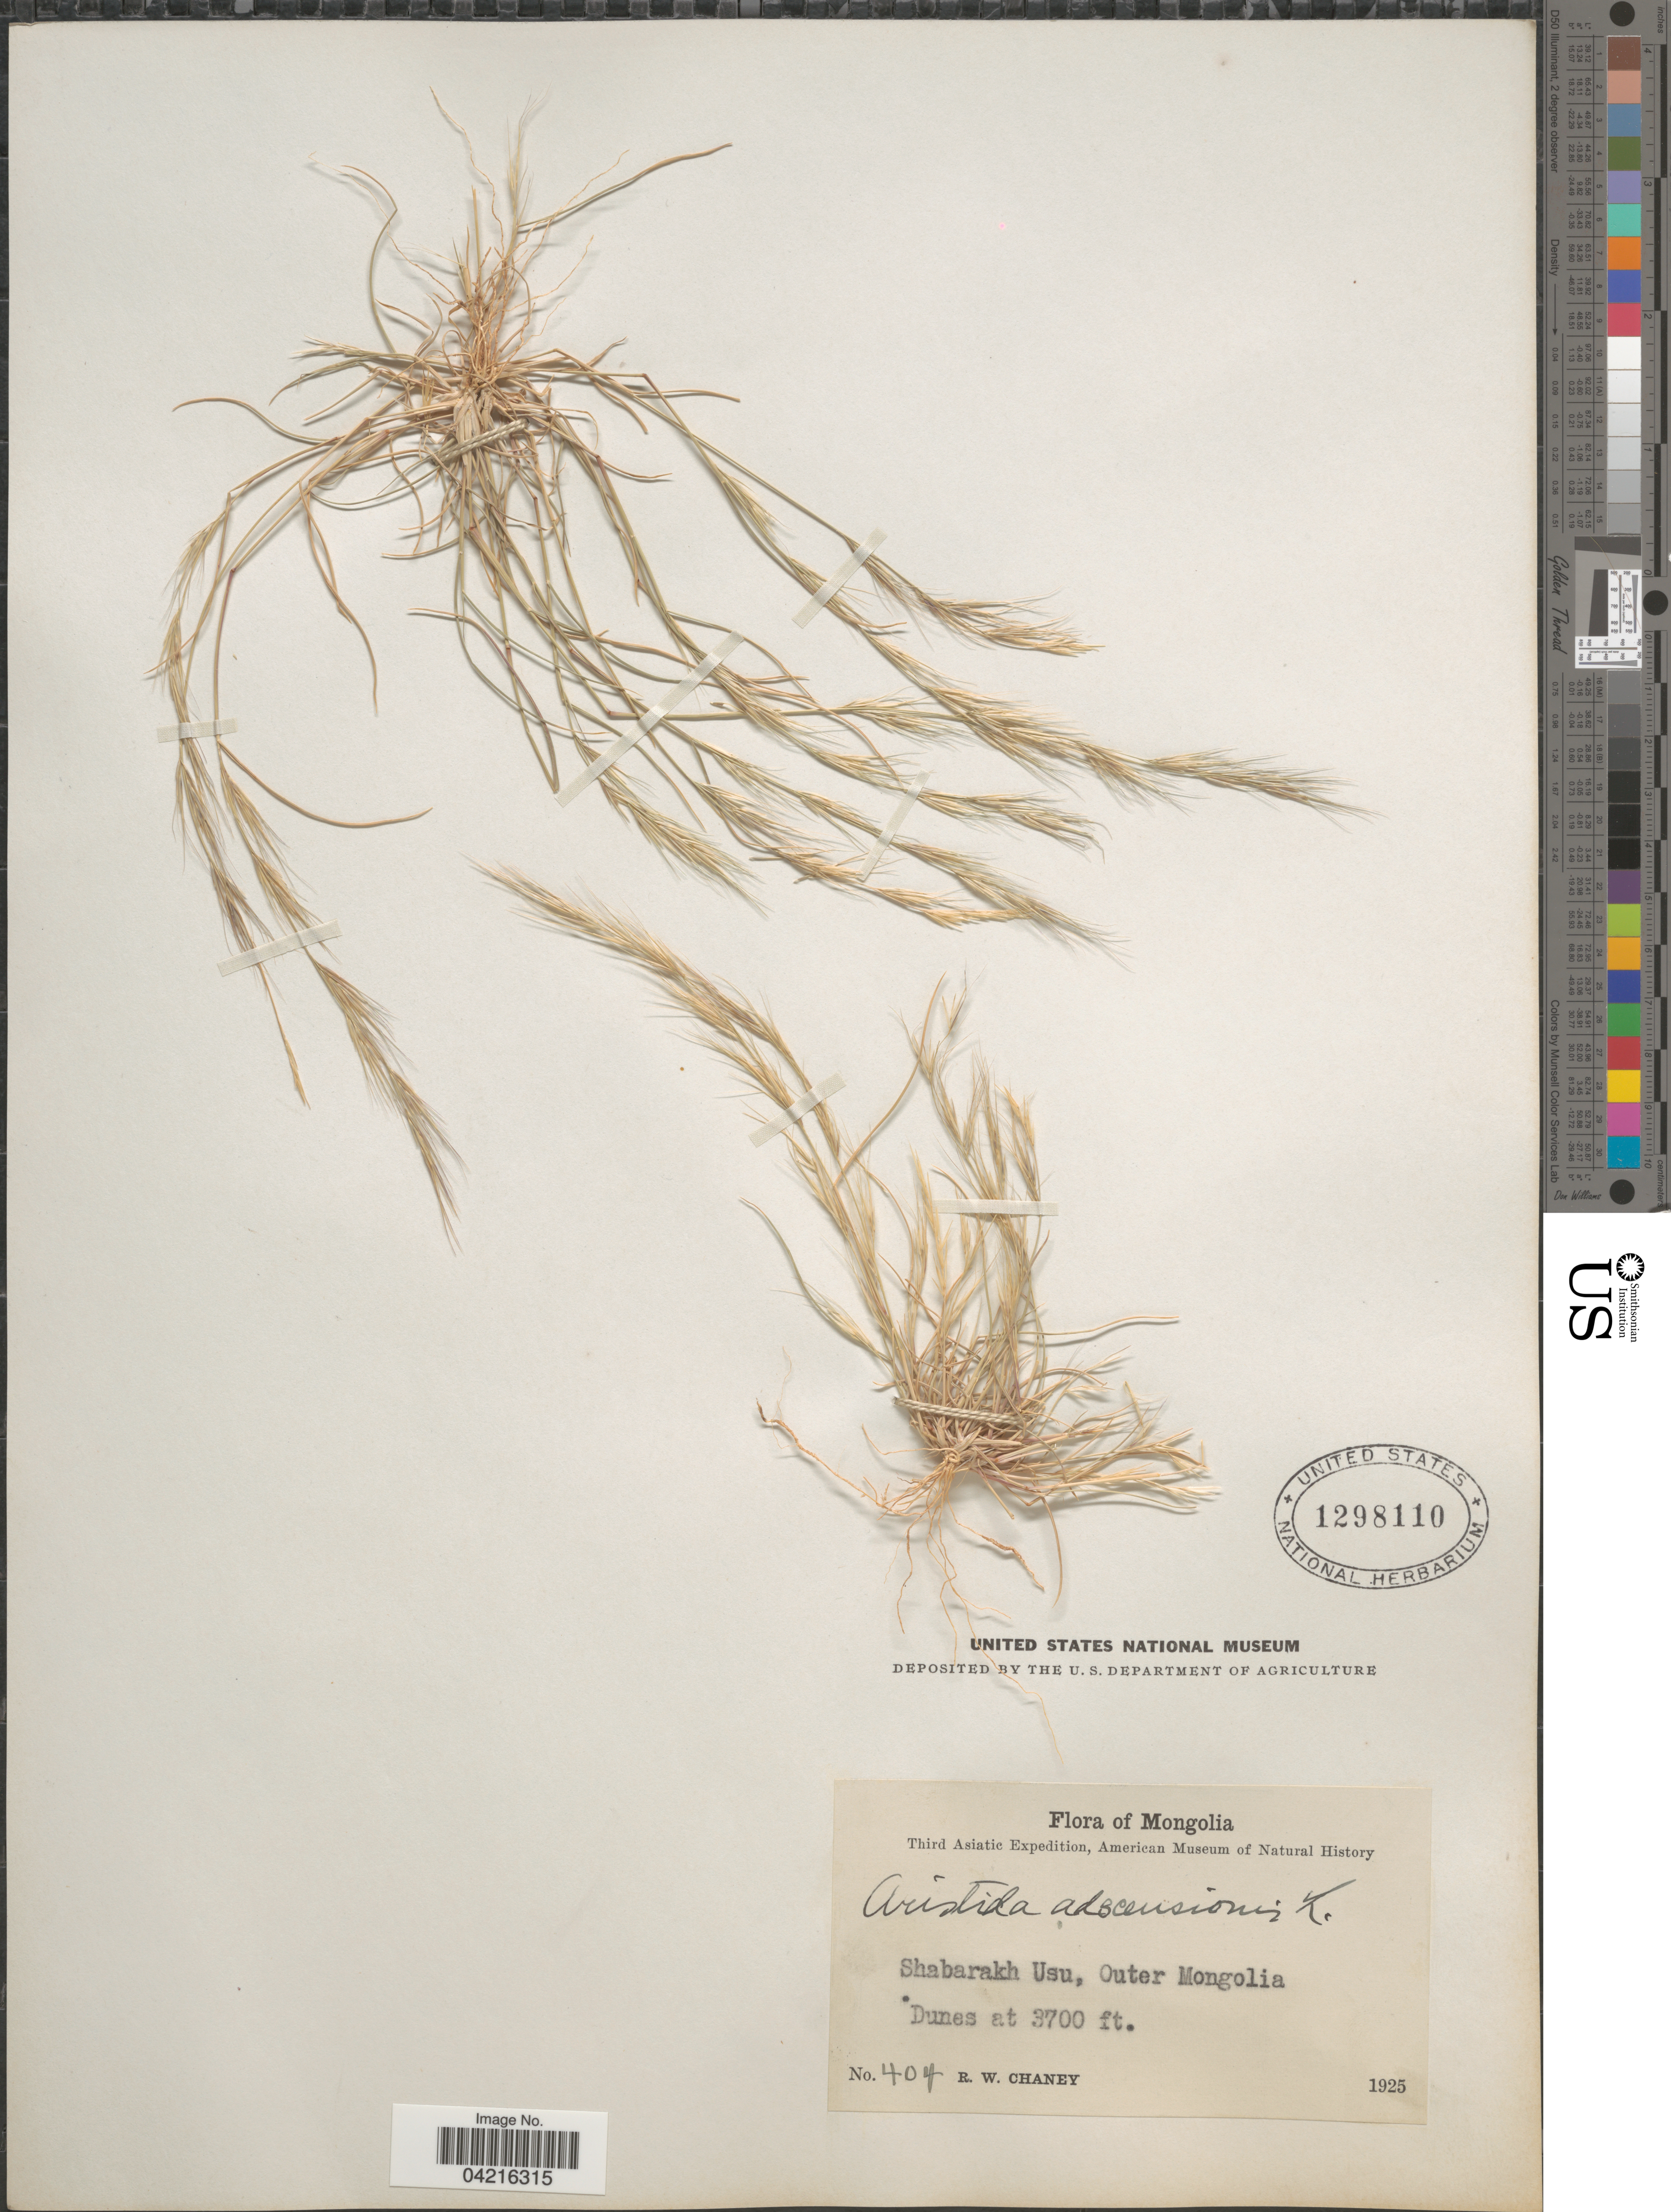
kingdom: Plantae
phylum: Tracheophyta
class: Liliopsida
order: Poales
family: Poaceae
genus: Aristida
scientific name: Aristida adscensionis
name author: L.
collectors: R. Chaney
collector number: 404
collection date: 1925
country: Mongolia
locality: Third Asiatic Expedition, American Museum of Natural History. Shabarakh Usu, Outer Mongolia.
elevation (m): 1128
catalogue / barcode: US 1298110